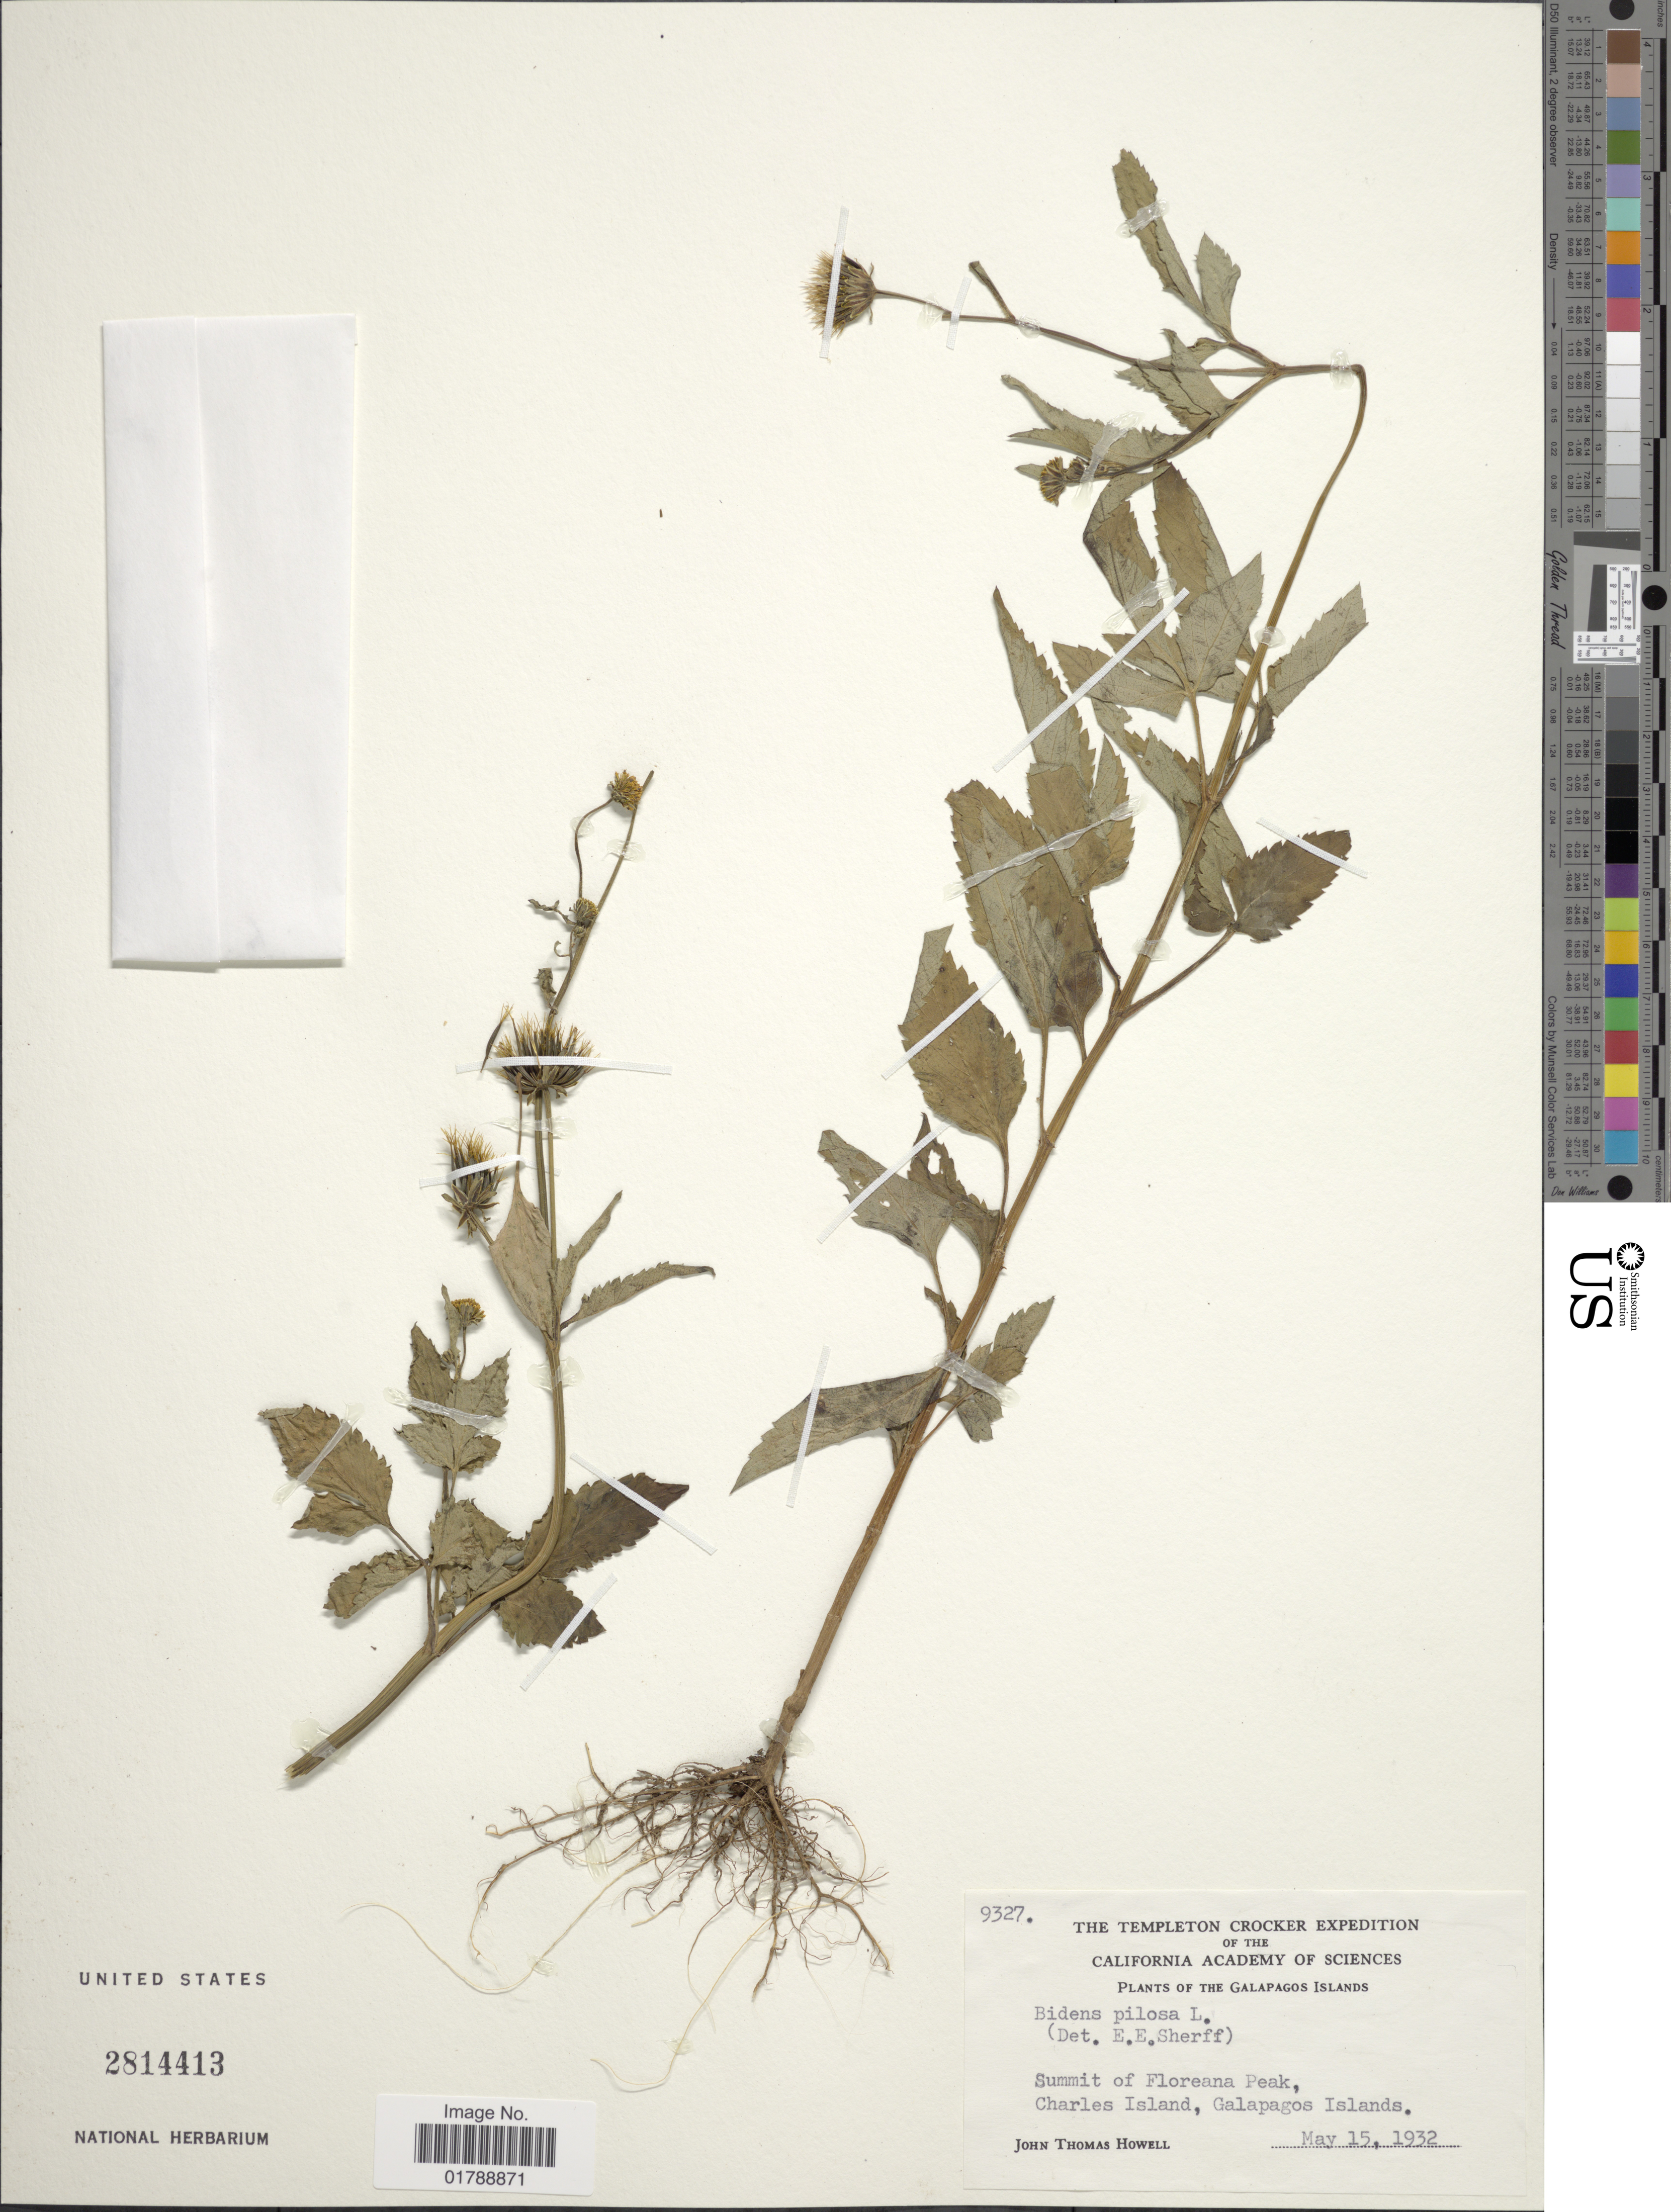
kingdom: Plantae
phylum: Tracheophyta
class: Magnoliopsida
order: Asterales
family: Asteraceae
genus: Bidens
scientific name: Bidens pilosa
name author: L.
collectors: J. T. Howell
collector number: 9327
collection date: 1932-05-15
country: Ecuador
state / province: Colón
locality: Galapagos Islands. Summit of Floreana Peak, Charles Island.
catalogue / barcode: US 2814413